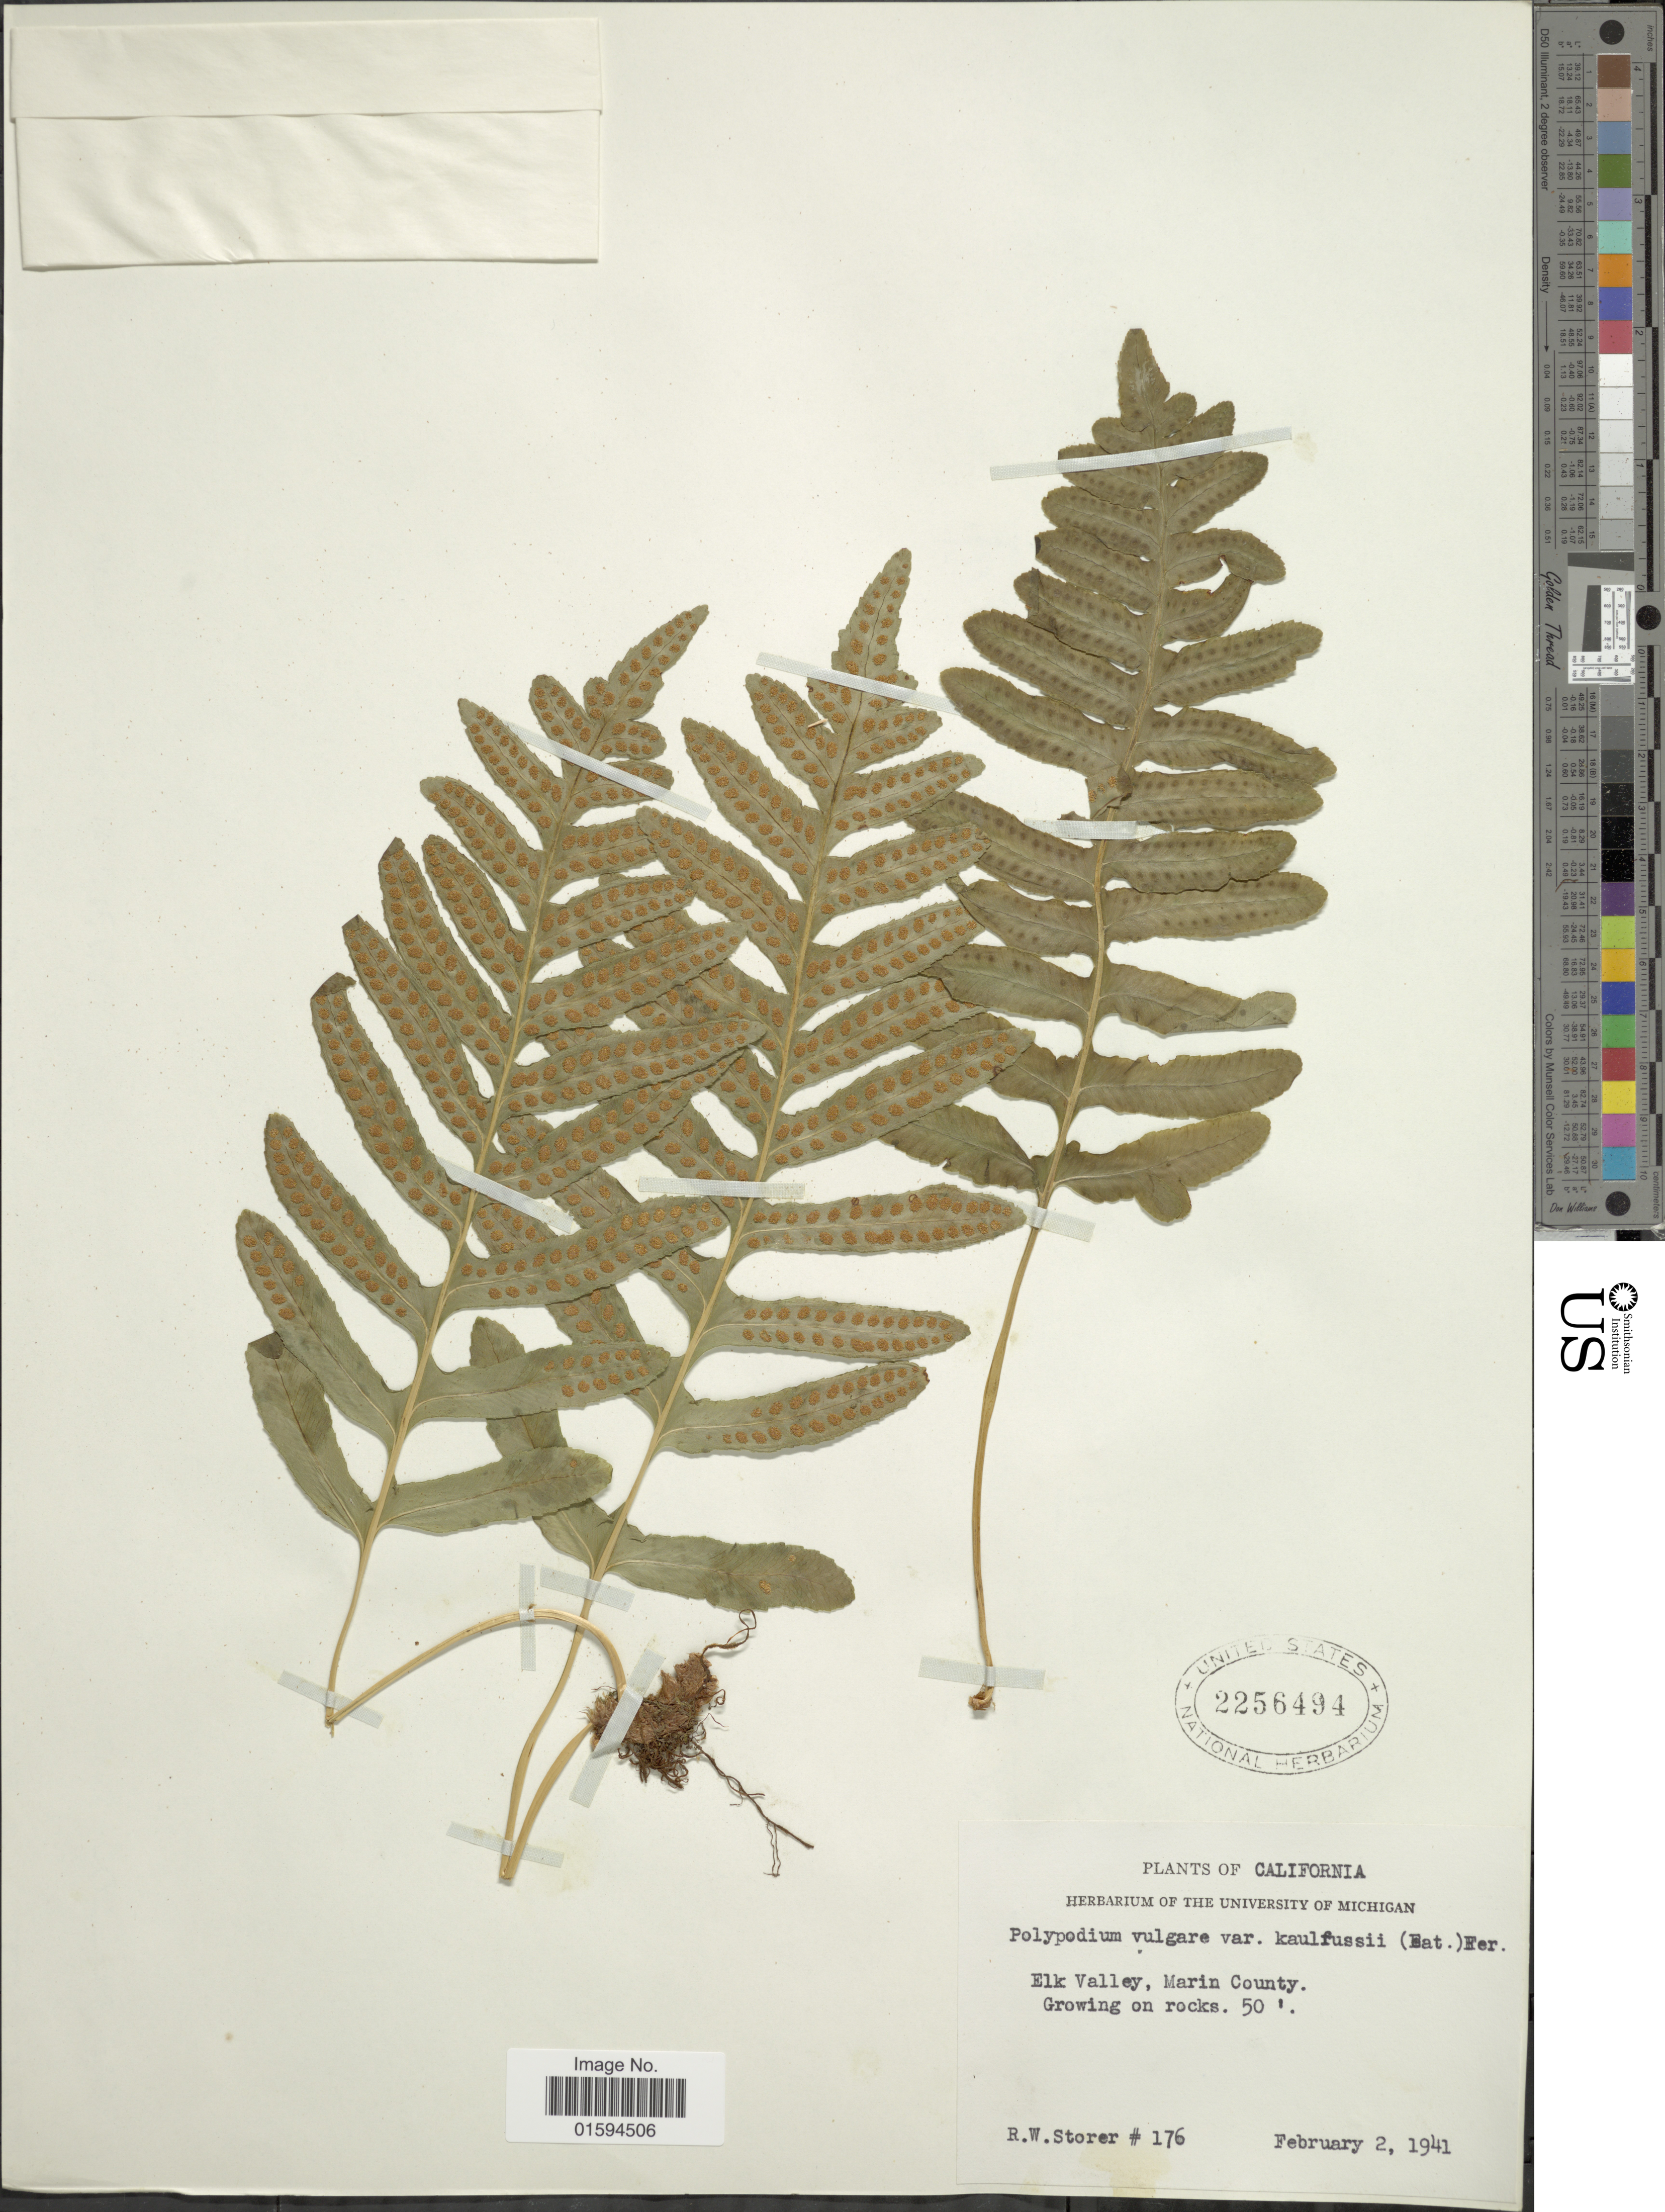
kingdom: Plantae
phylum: Tracheophyta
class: Polypodiopsida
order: Polypodiales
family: Polypodiaceae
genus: Polypodium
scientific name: Polypodium californicum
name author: Kaulf.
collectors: R. Storer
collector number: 176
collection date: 1941-02-02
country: United States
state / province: California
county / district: Marin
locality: Elk Valley, Marin County, growing on rocks.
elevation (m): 15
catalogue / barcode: US 2256494